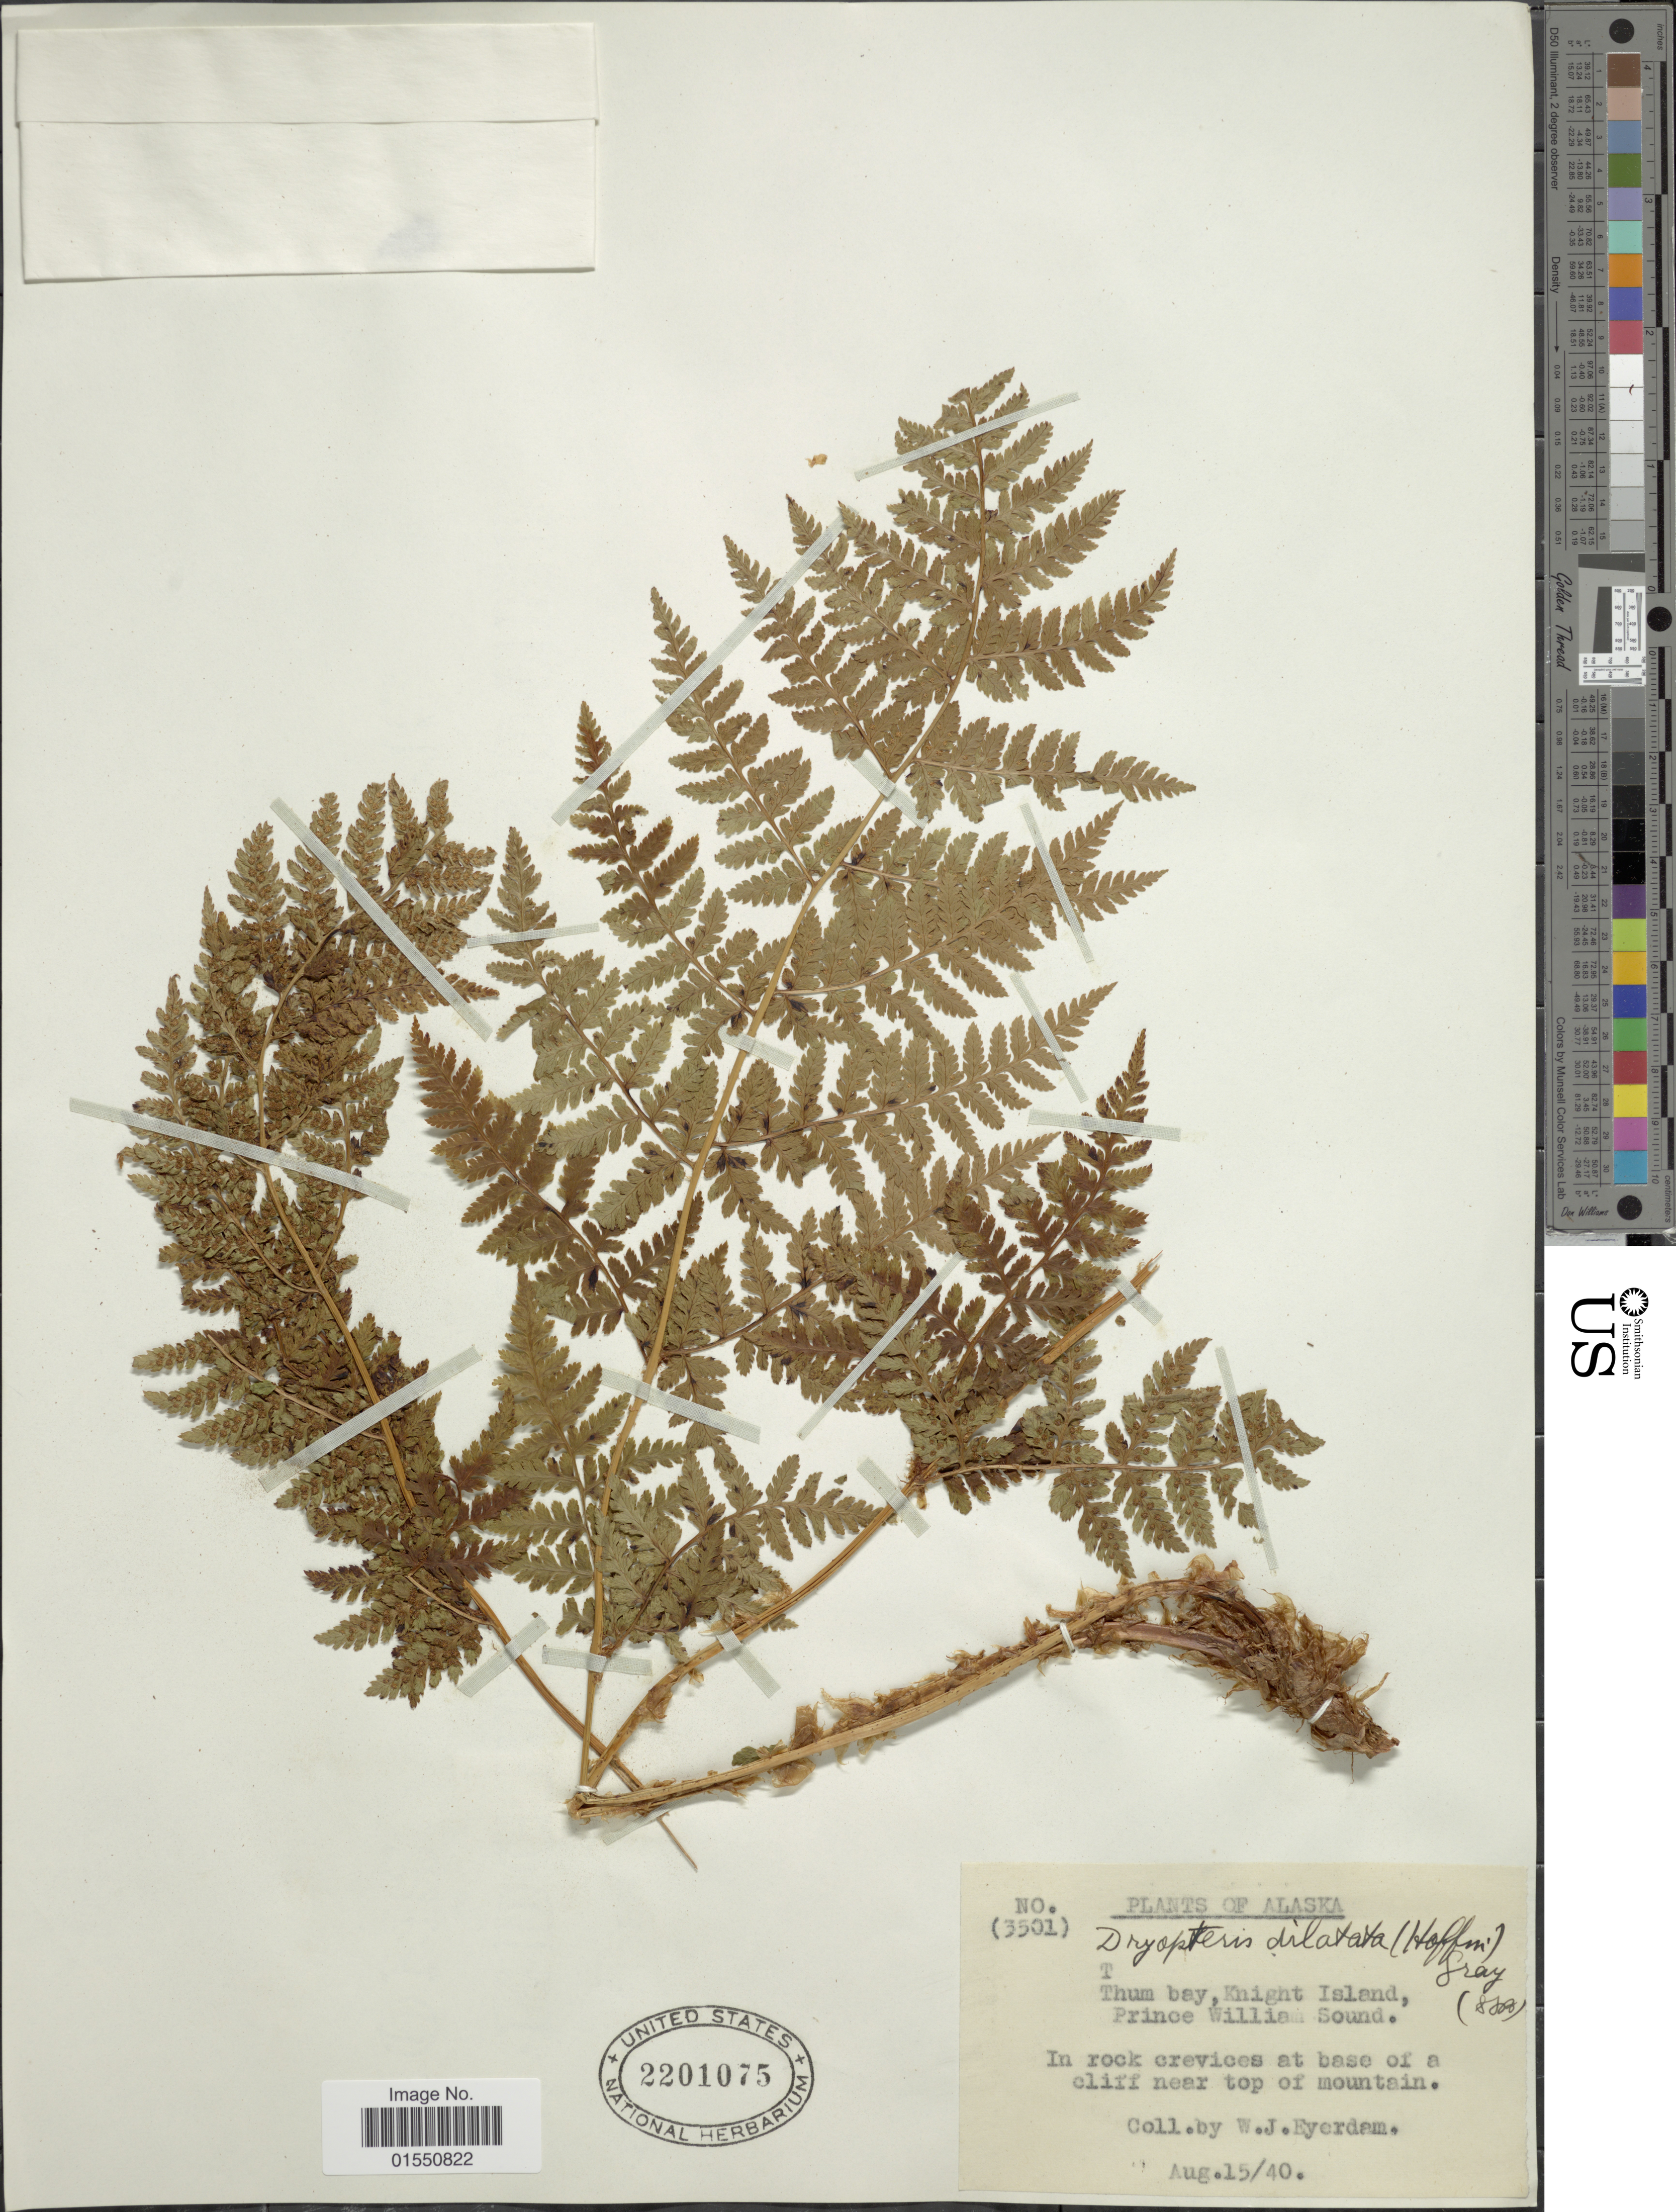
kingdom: Plantae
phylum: Tracheophyta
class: Polypodiopsida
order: Polypodiales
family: Dryopteridaceae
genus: Dryopteris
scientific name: Dryopteris expansa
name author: (C. Presl) Fraser-Jenk. & Jermy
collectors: W. J. Eyerdam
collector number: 3501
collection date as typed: Transcribed d/m/y: 15/8/40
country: United States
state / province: Alaska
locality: Thum bay, Knight island, Prince William Sound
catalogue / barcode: US 2201075